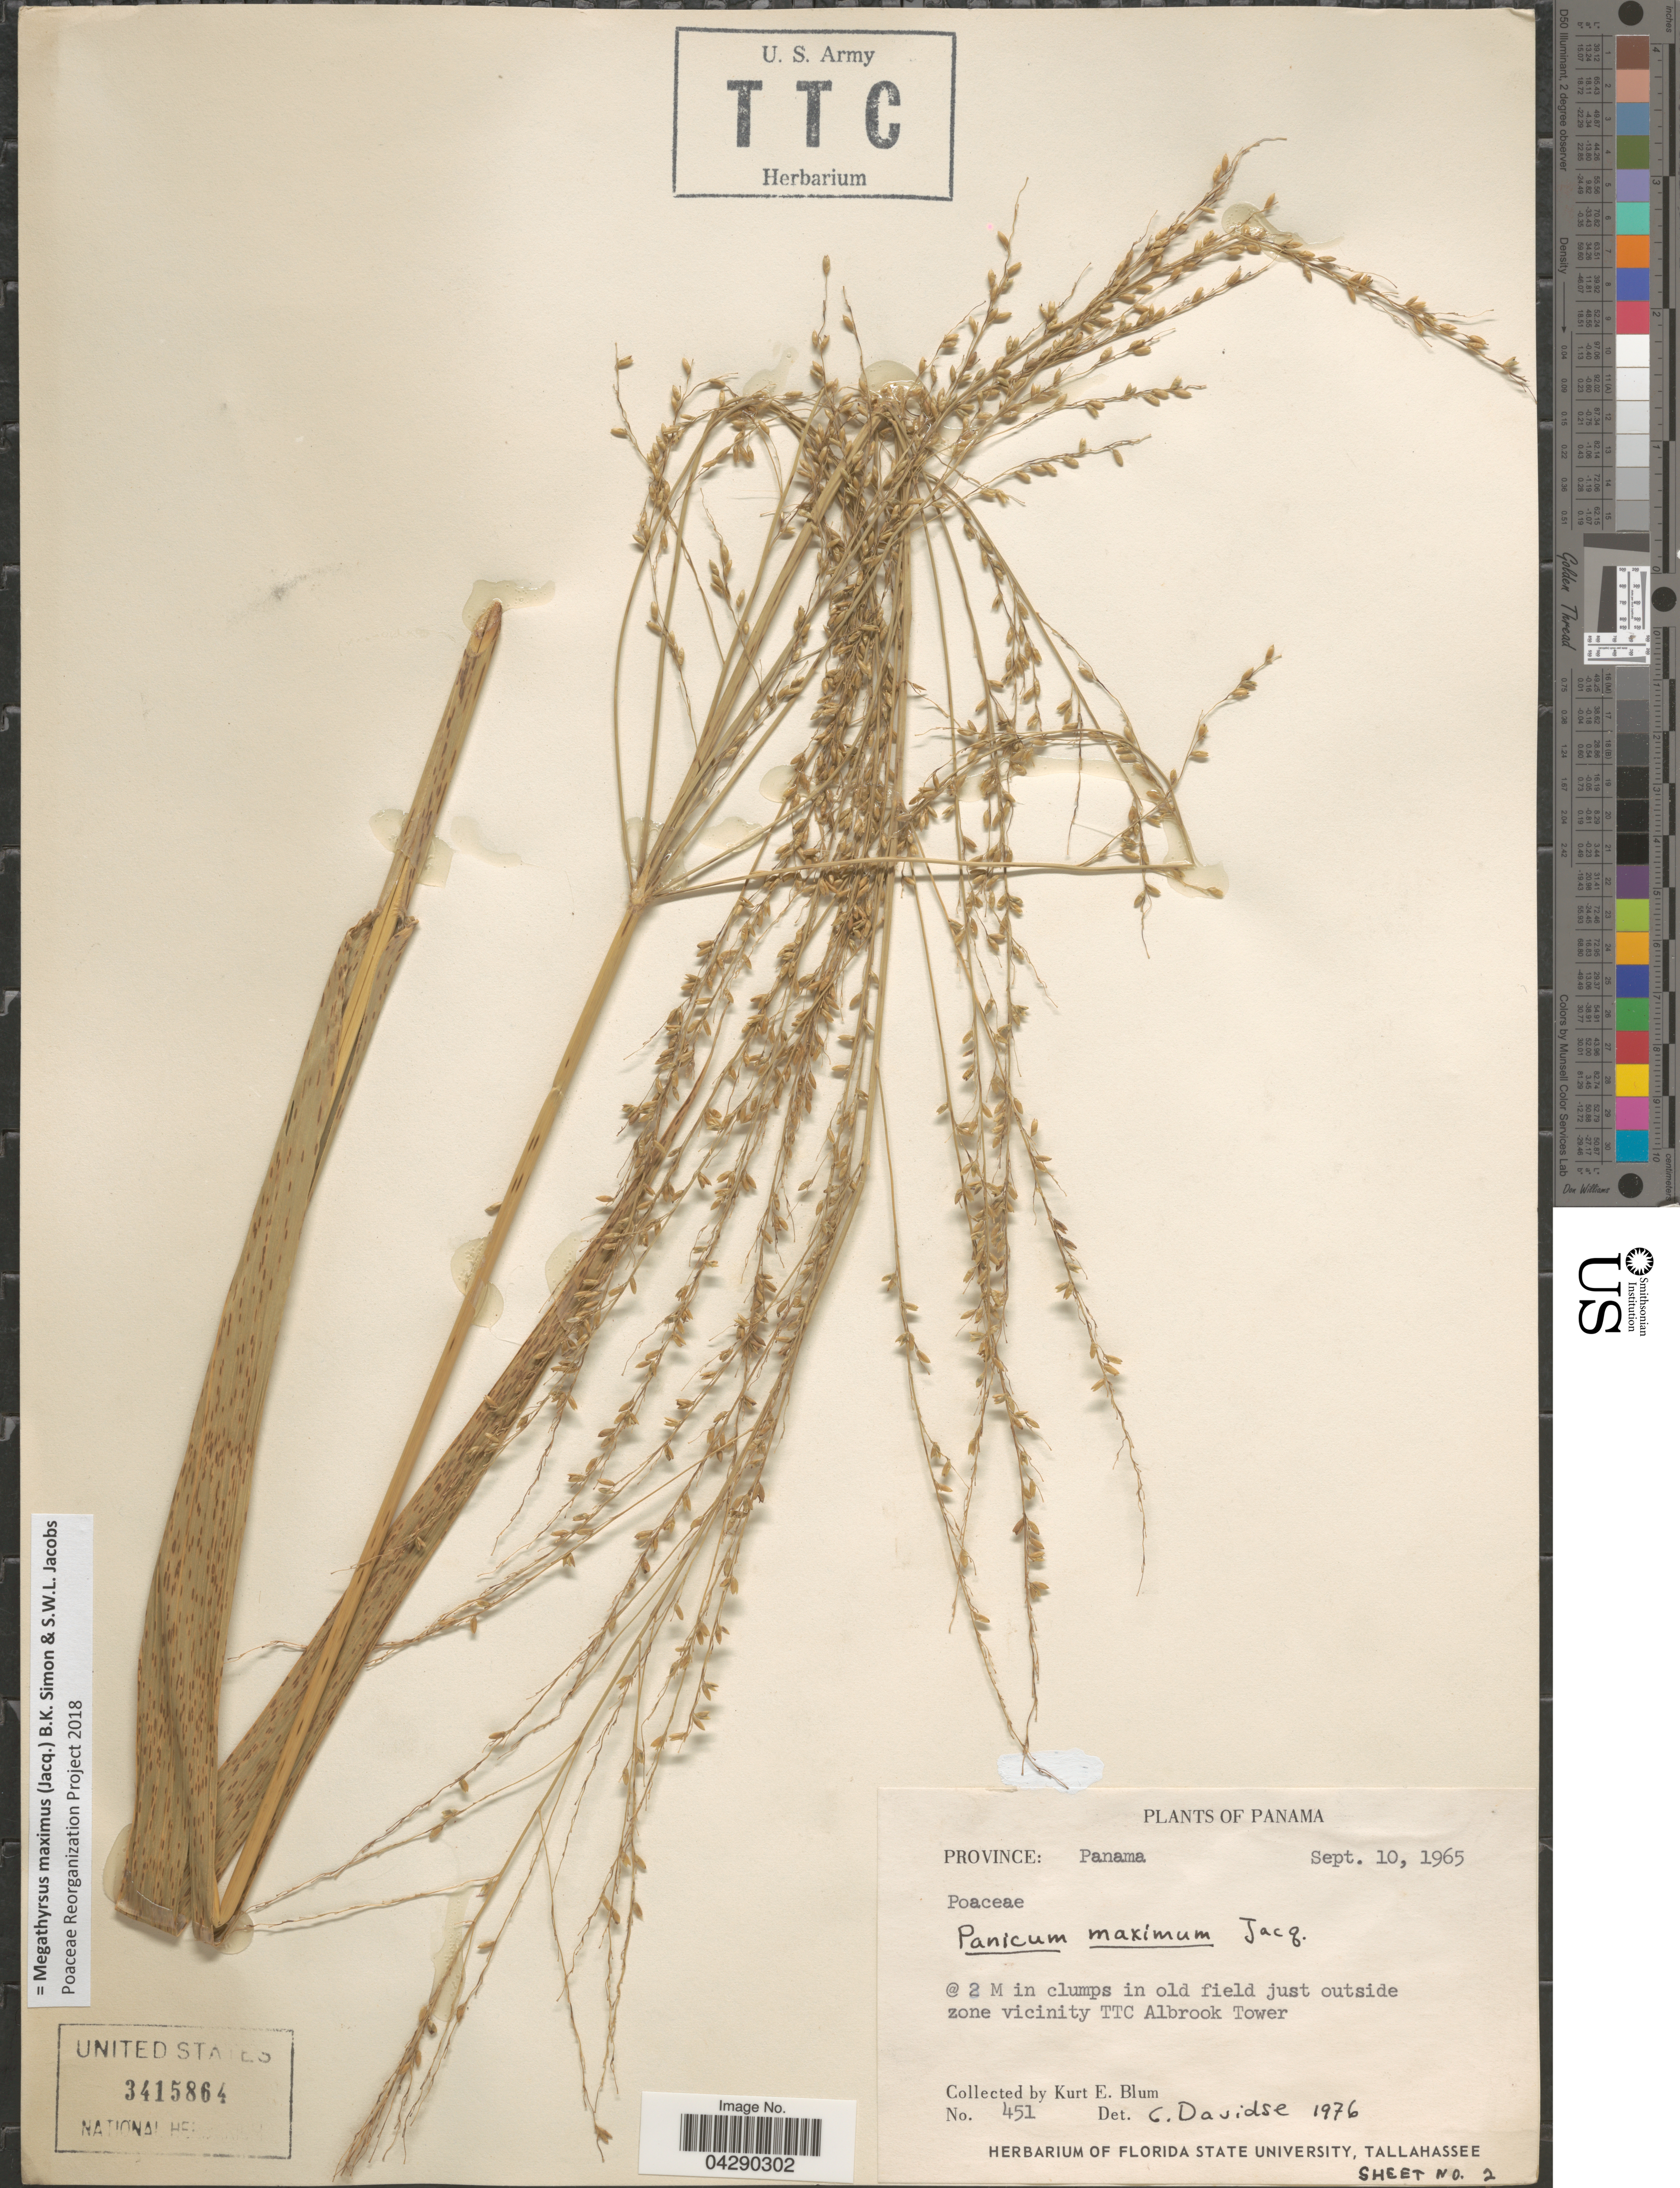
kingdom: Plantae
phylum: Tracheophyta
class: Liliopsida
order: Poales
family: Poaceae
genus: Megathyrsus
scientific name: Megathyrsus maximus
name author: (Jacq.) B.K. Simon & S.W.L. Jacobs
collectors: K. E. Blum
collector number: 451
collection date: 1965-09-10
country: Panama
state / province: Panamá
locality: Province: Panama. @ 2 M in clumps in old field just outside zone vicinity TTC Albrook Tower.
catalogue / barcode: US 3415864